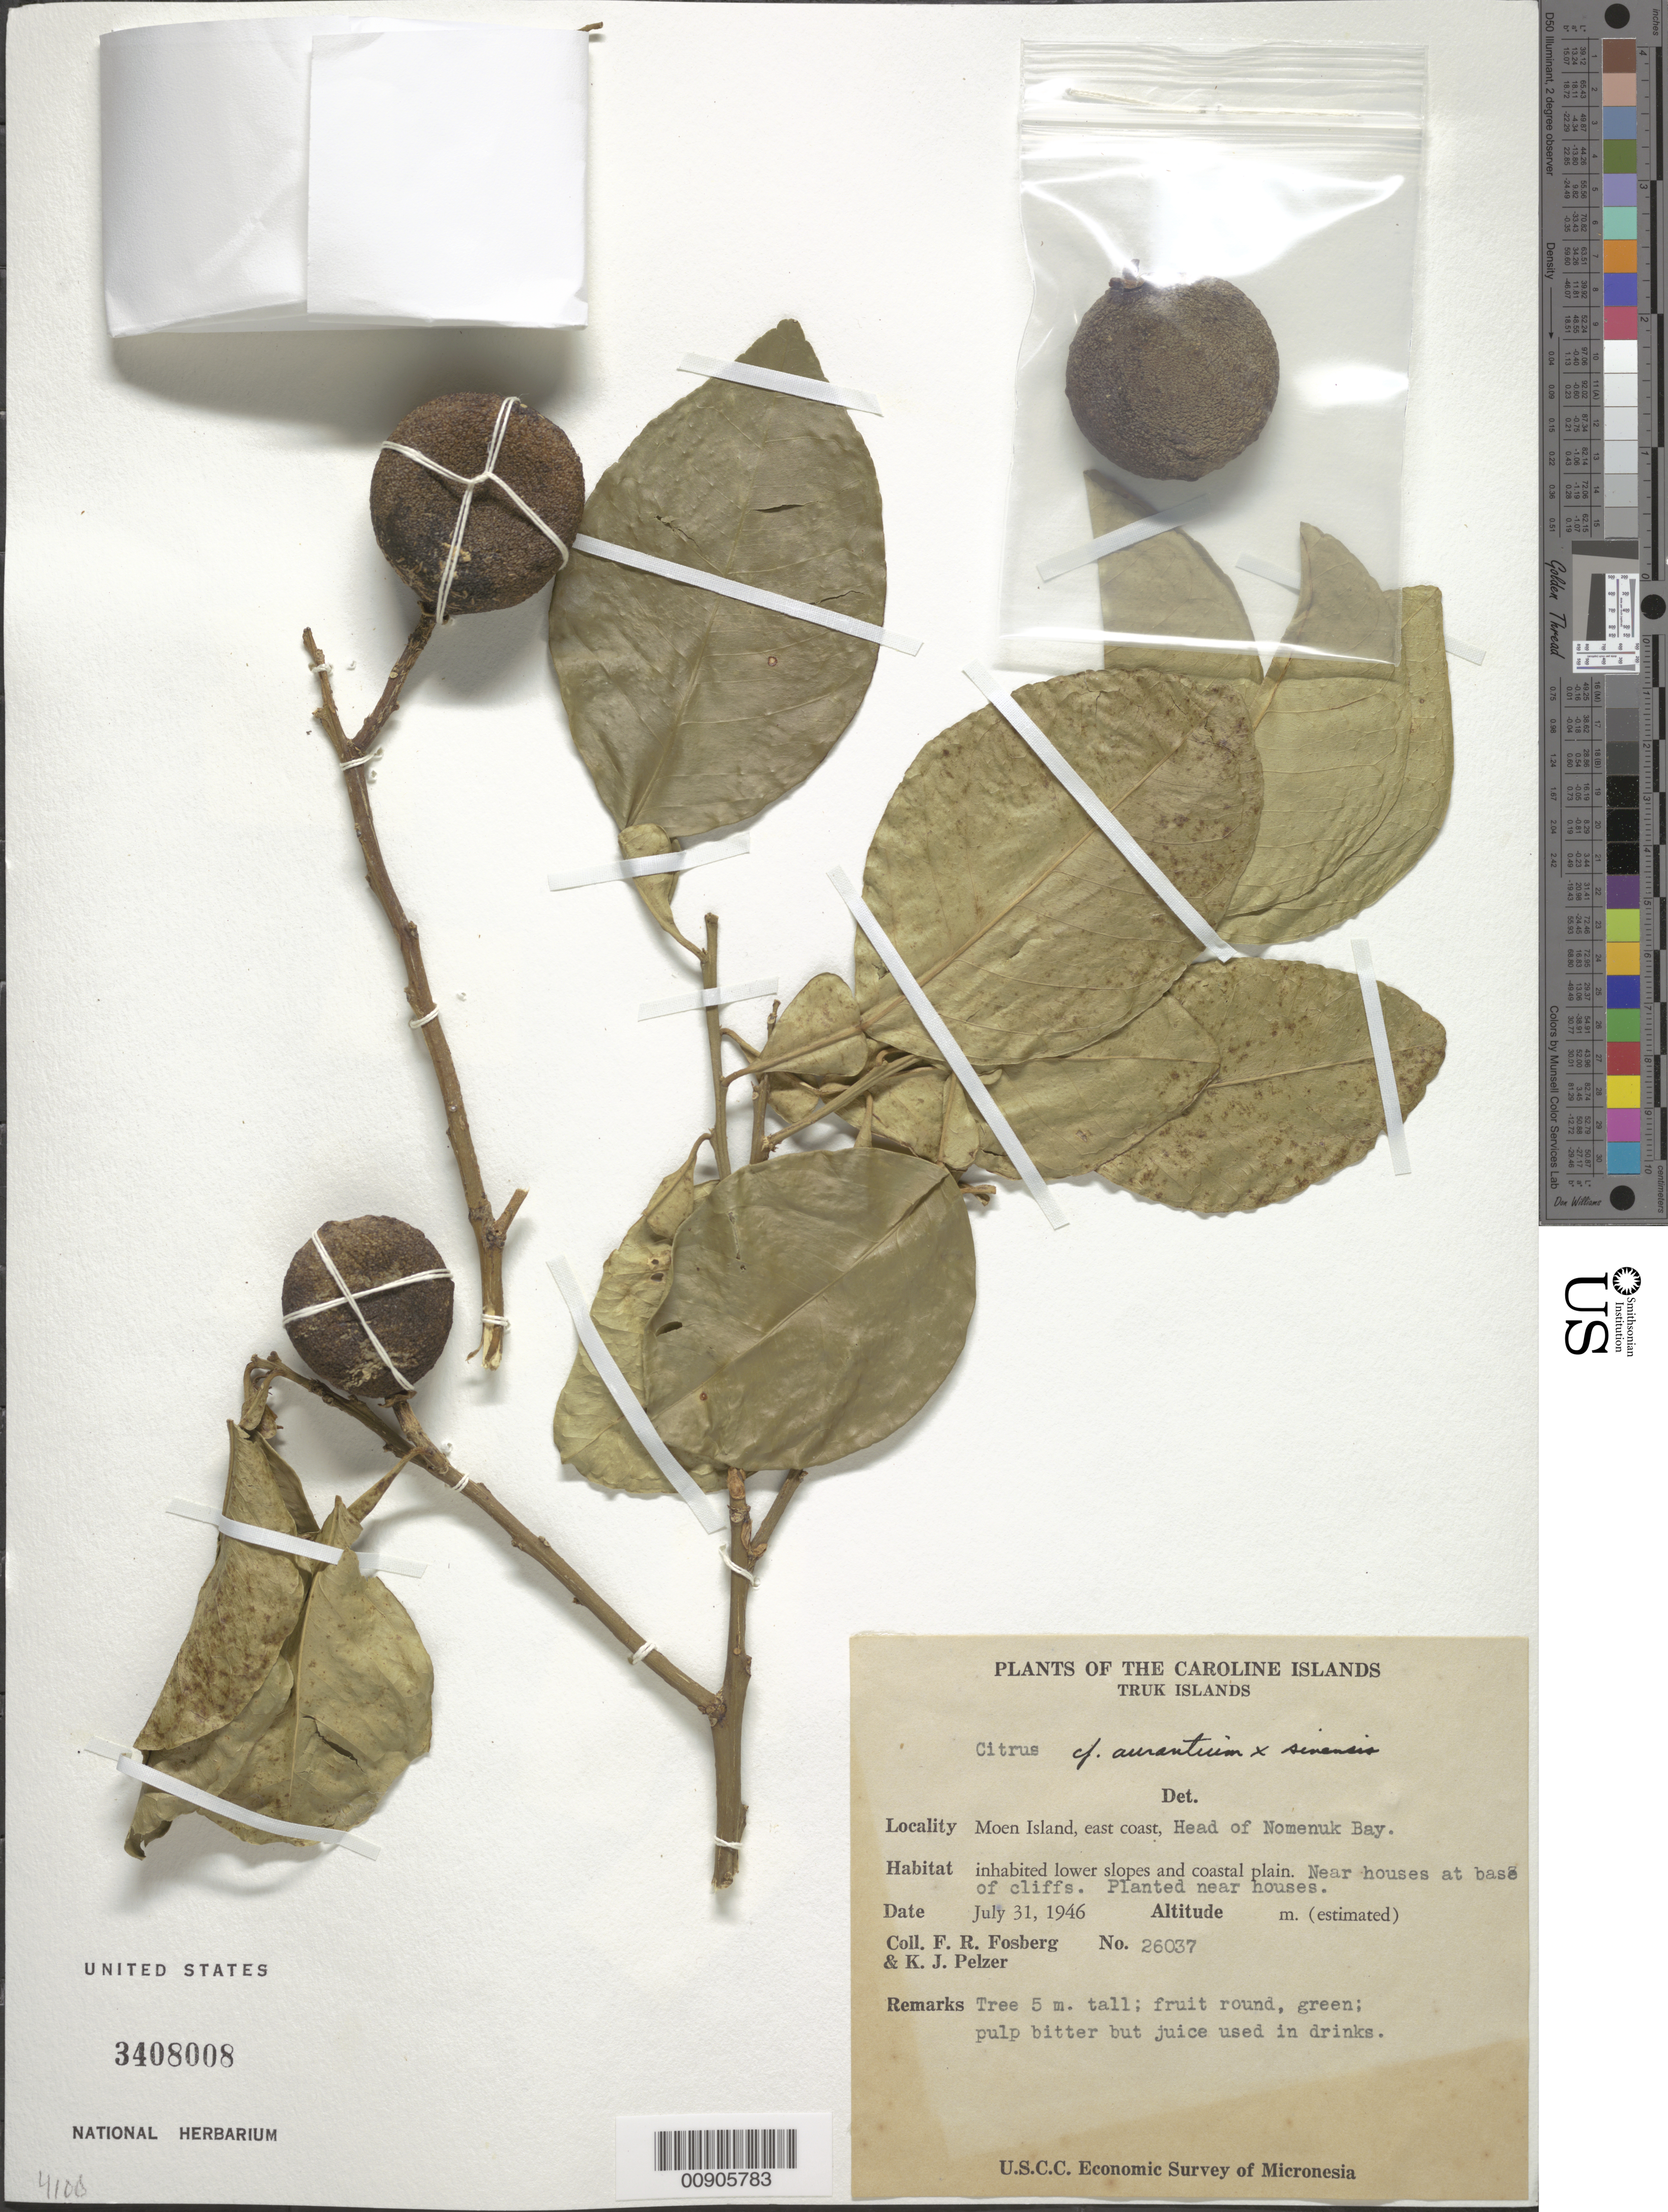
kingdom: Plantae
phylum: Tracheophyta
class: Magnoliopsida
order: Sapindales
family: Rutaceae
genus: Citrus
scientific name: Citrus garrawayae x C. x sinensis (L.) Osbeck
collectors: F. R. Fosberg & K. J. Pelzer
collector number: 26037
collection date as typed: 31 Jul 1946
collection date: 1946-07-31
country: Micronesia, Federated States of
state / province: Truk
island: Moen [Wono]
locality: Moen Island, east coast, head of Nomenuk Bay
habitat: inhabited lower slopes and coastal plain. Planted near houses.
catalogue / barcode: US 3408008